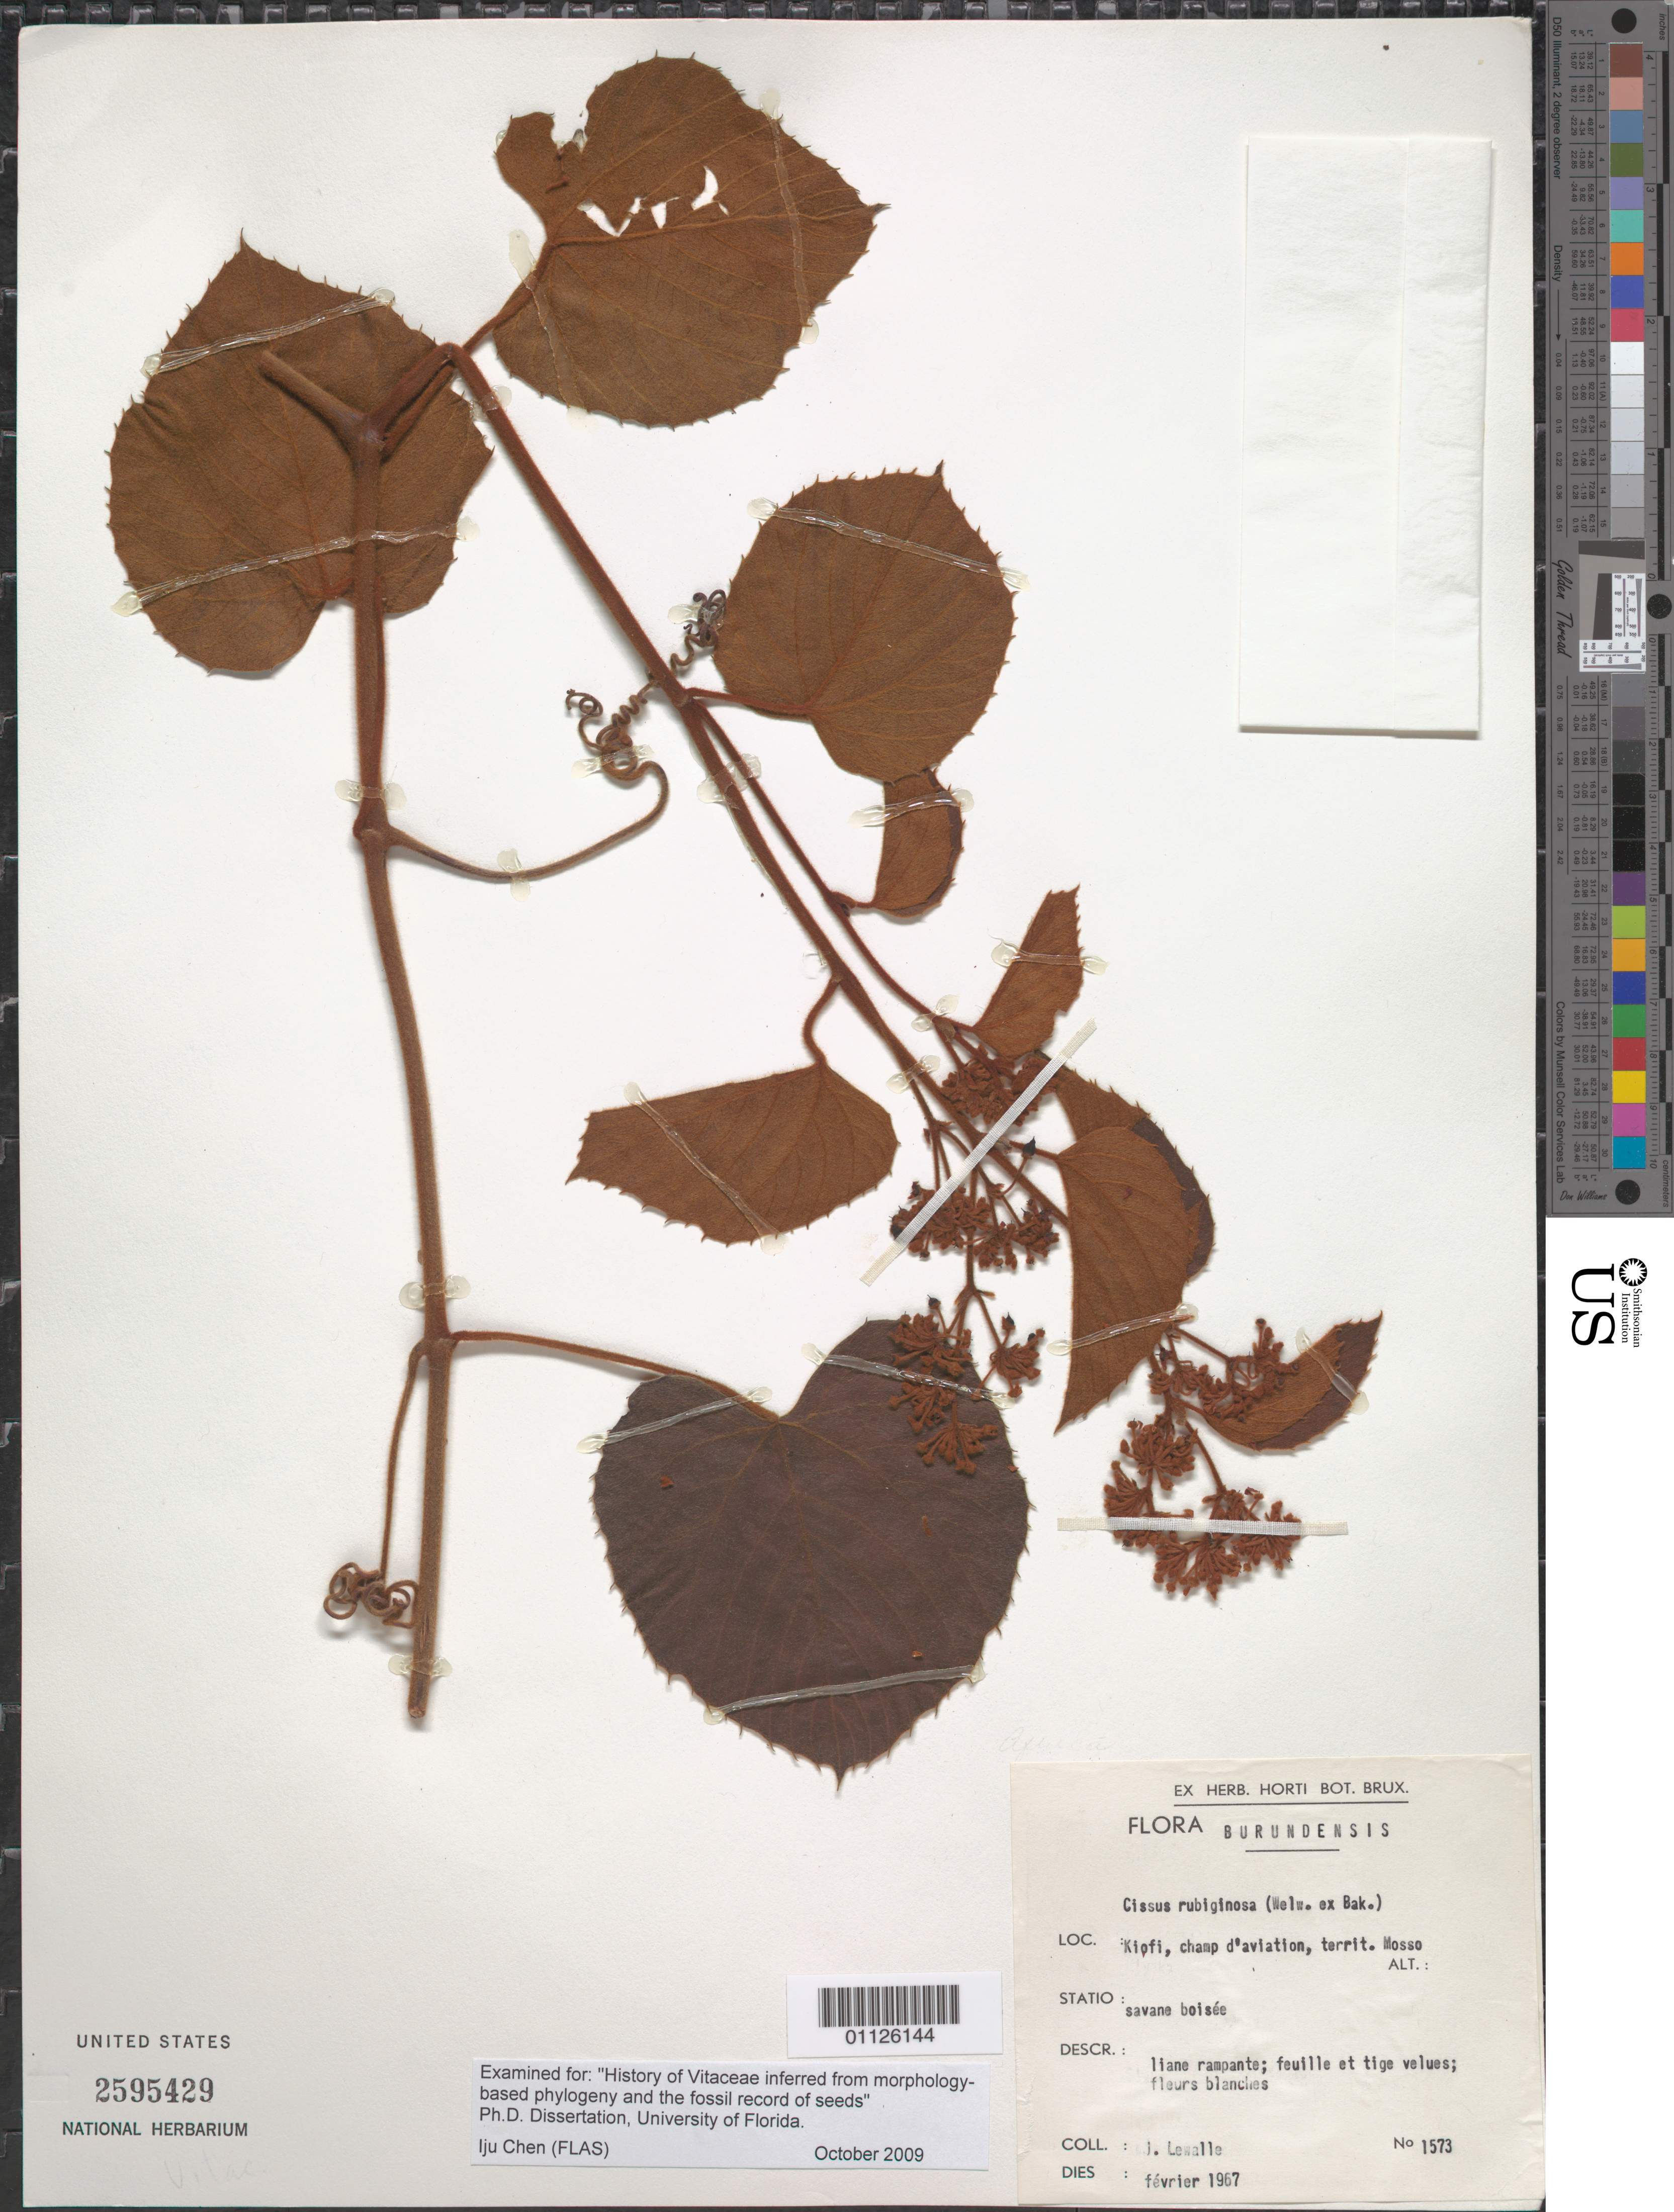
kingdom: Plantae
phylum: Tracheophyta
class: Magnoliopsida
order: Vitales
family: Vitaceae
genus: Cissus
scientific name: Cissus rubiginosa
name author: (Welw. & Baker) Planch.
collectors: J. Lewalle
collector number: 1573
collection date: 1967-02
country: Burundi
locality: Kiofi.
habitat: Liana.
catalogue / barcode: US 2595429